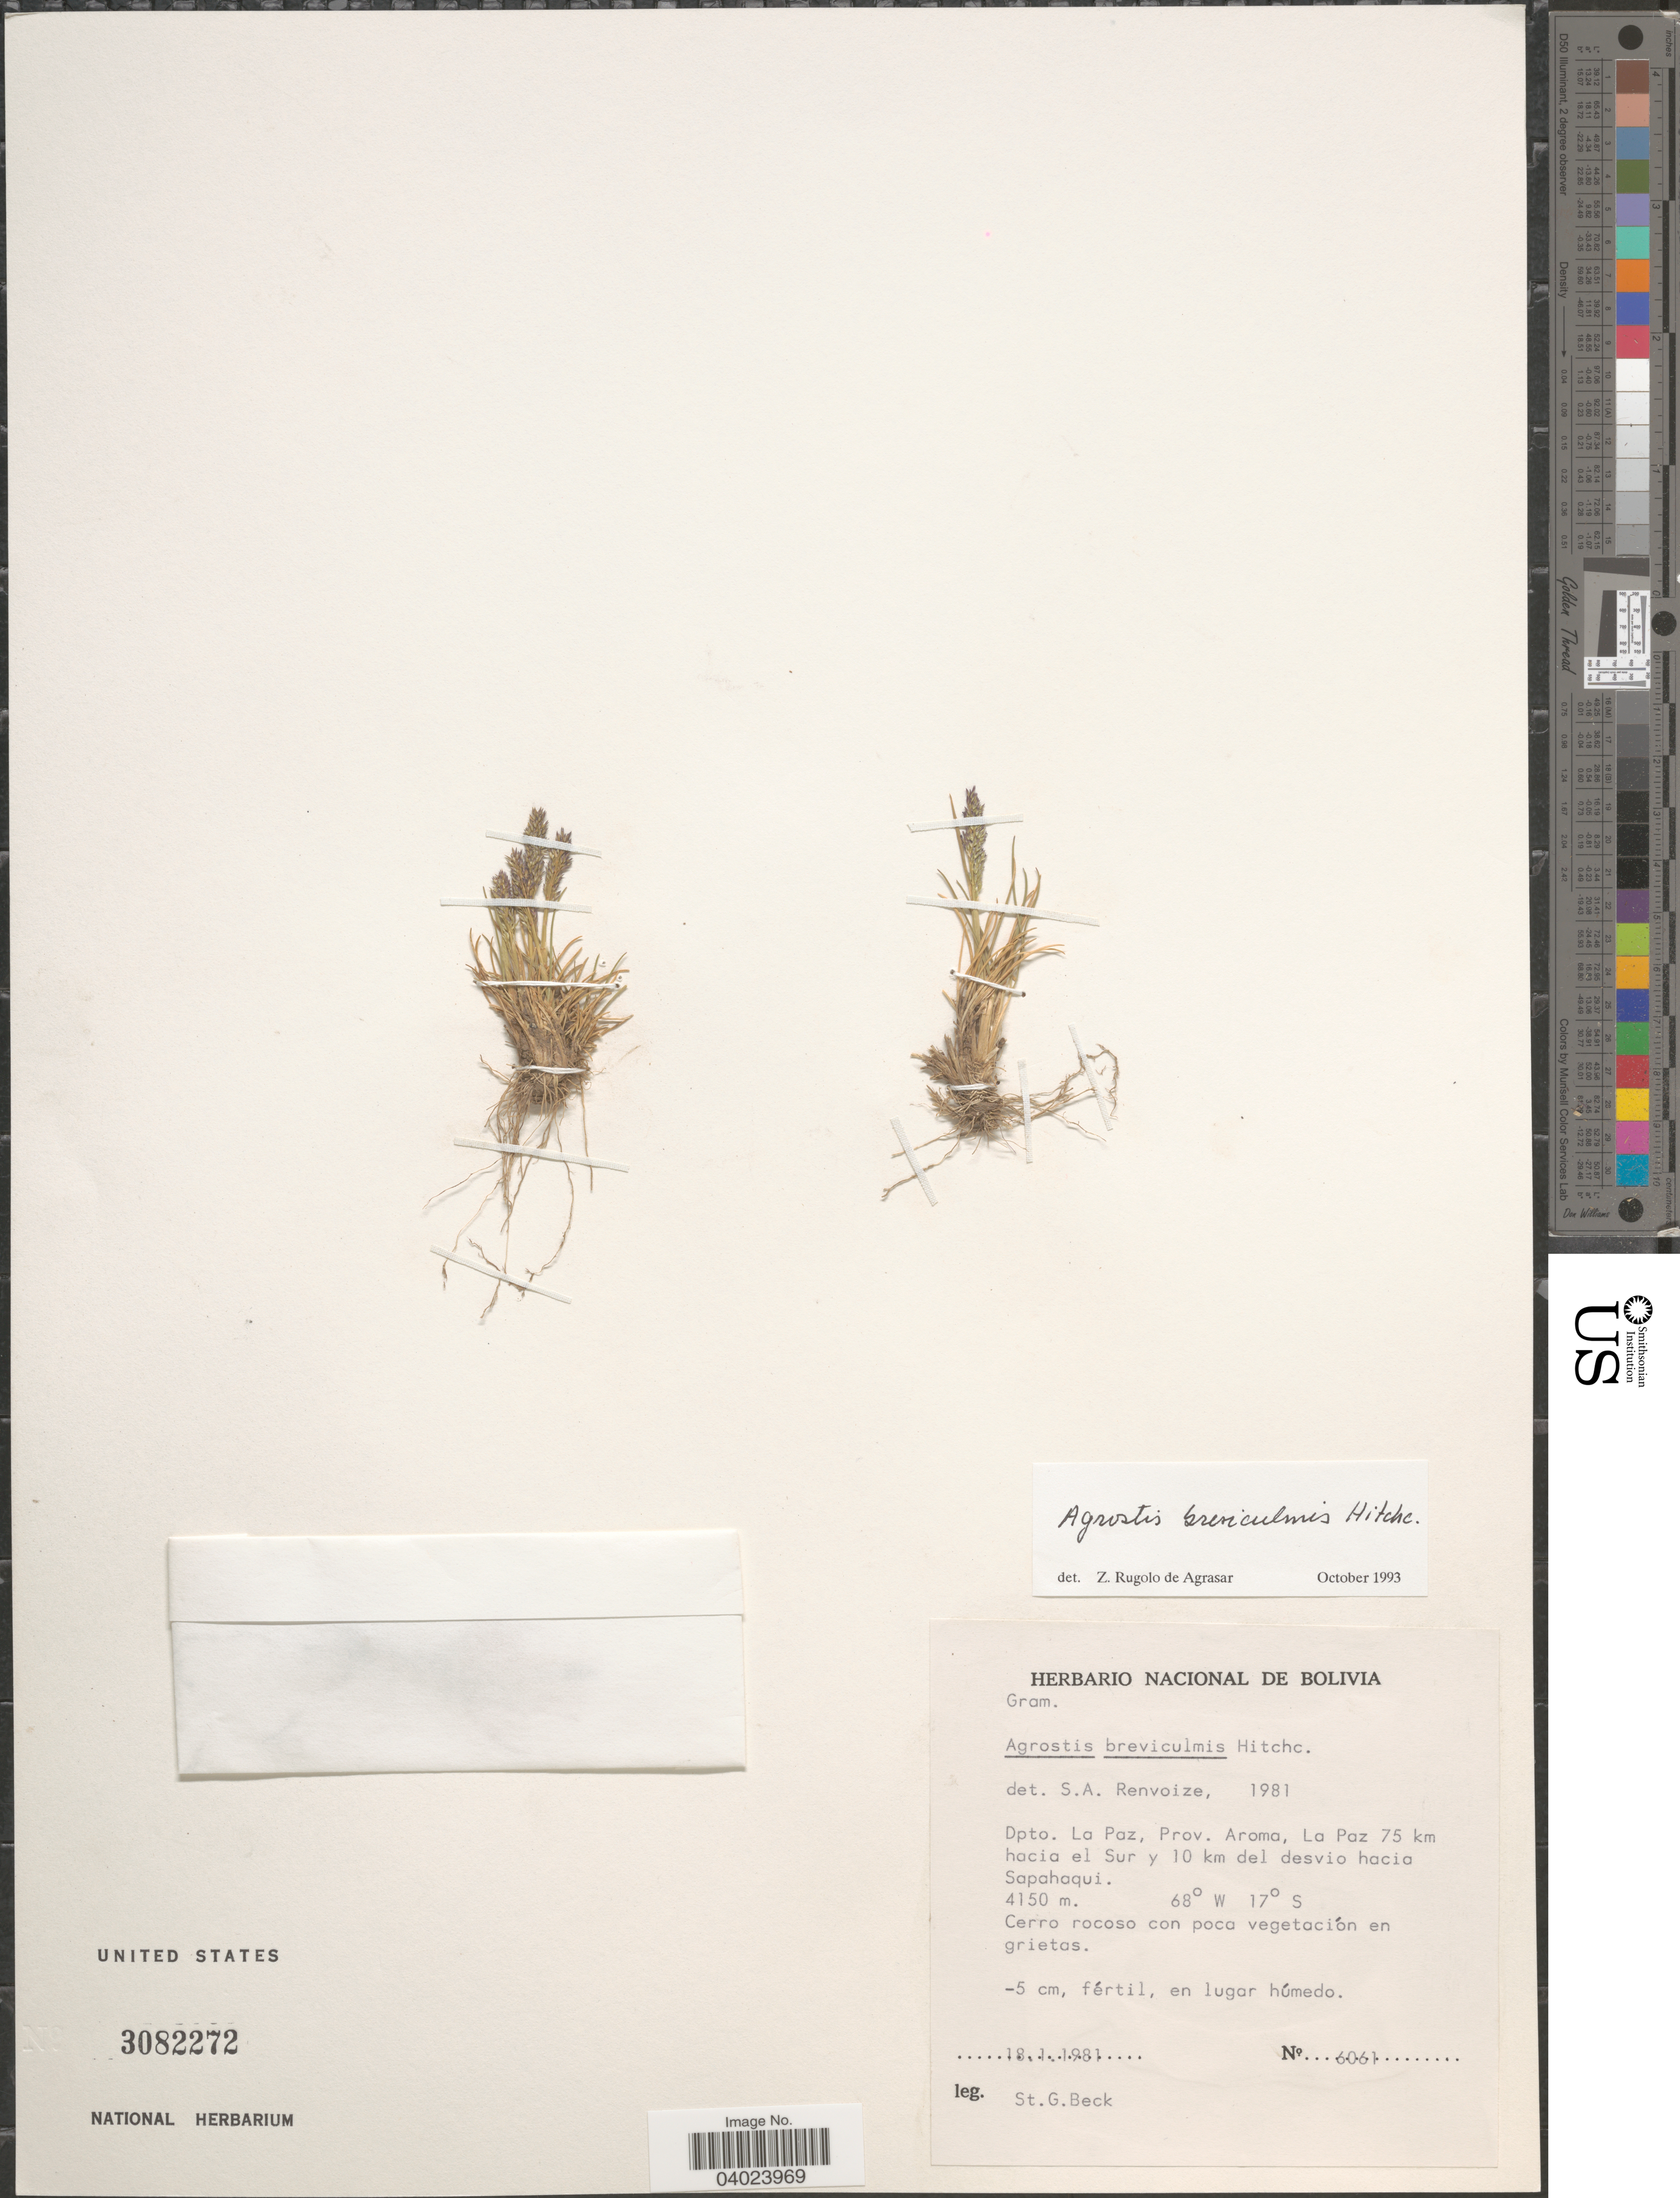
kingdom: Plantae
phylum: Tracheophyta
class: Liliopsida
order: Poales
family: Poaceae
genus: Agrostis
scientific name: Agrostis breviculmis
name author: Hitchc.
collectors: S. G. Beck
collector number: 6061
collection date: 1981-01-18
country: Bolivia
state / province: La Paz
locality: Dpto. La Paz, Prov. Aroma, La Paz 75 km hacia el Sur y 10 km del desvio hacia Sapahaqui.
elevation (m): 4150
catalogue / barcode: US 3082272